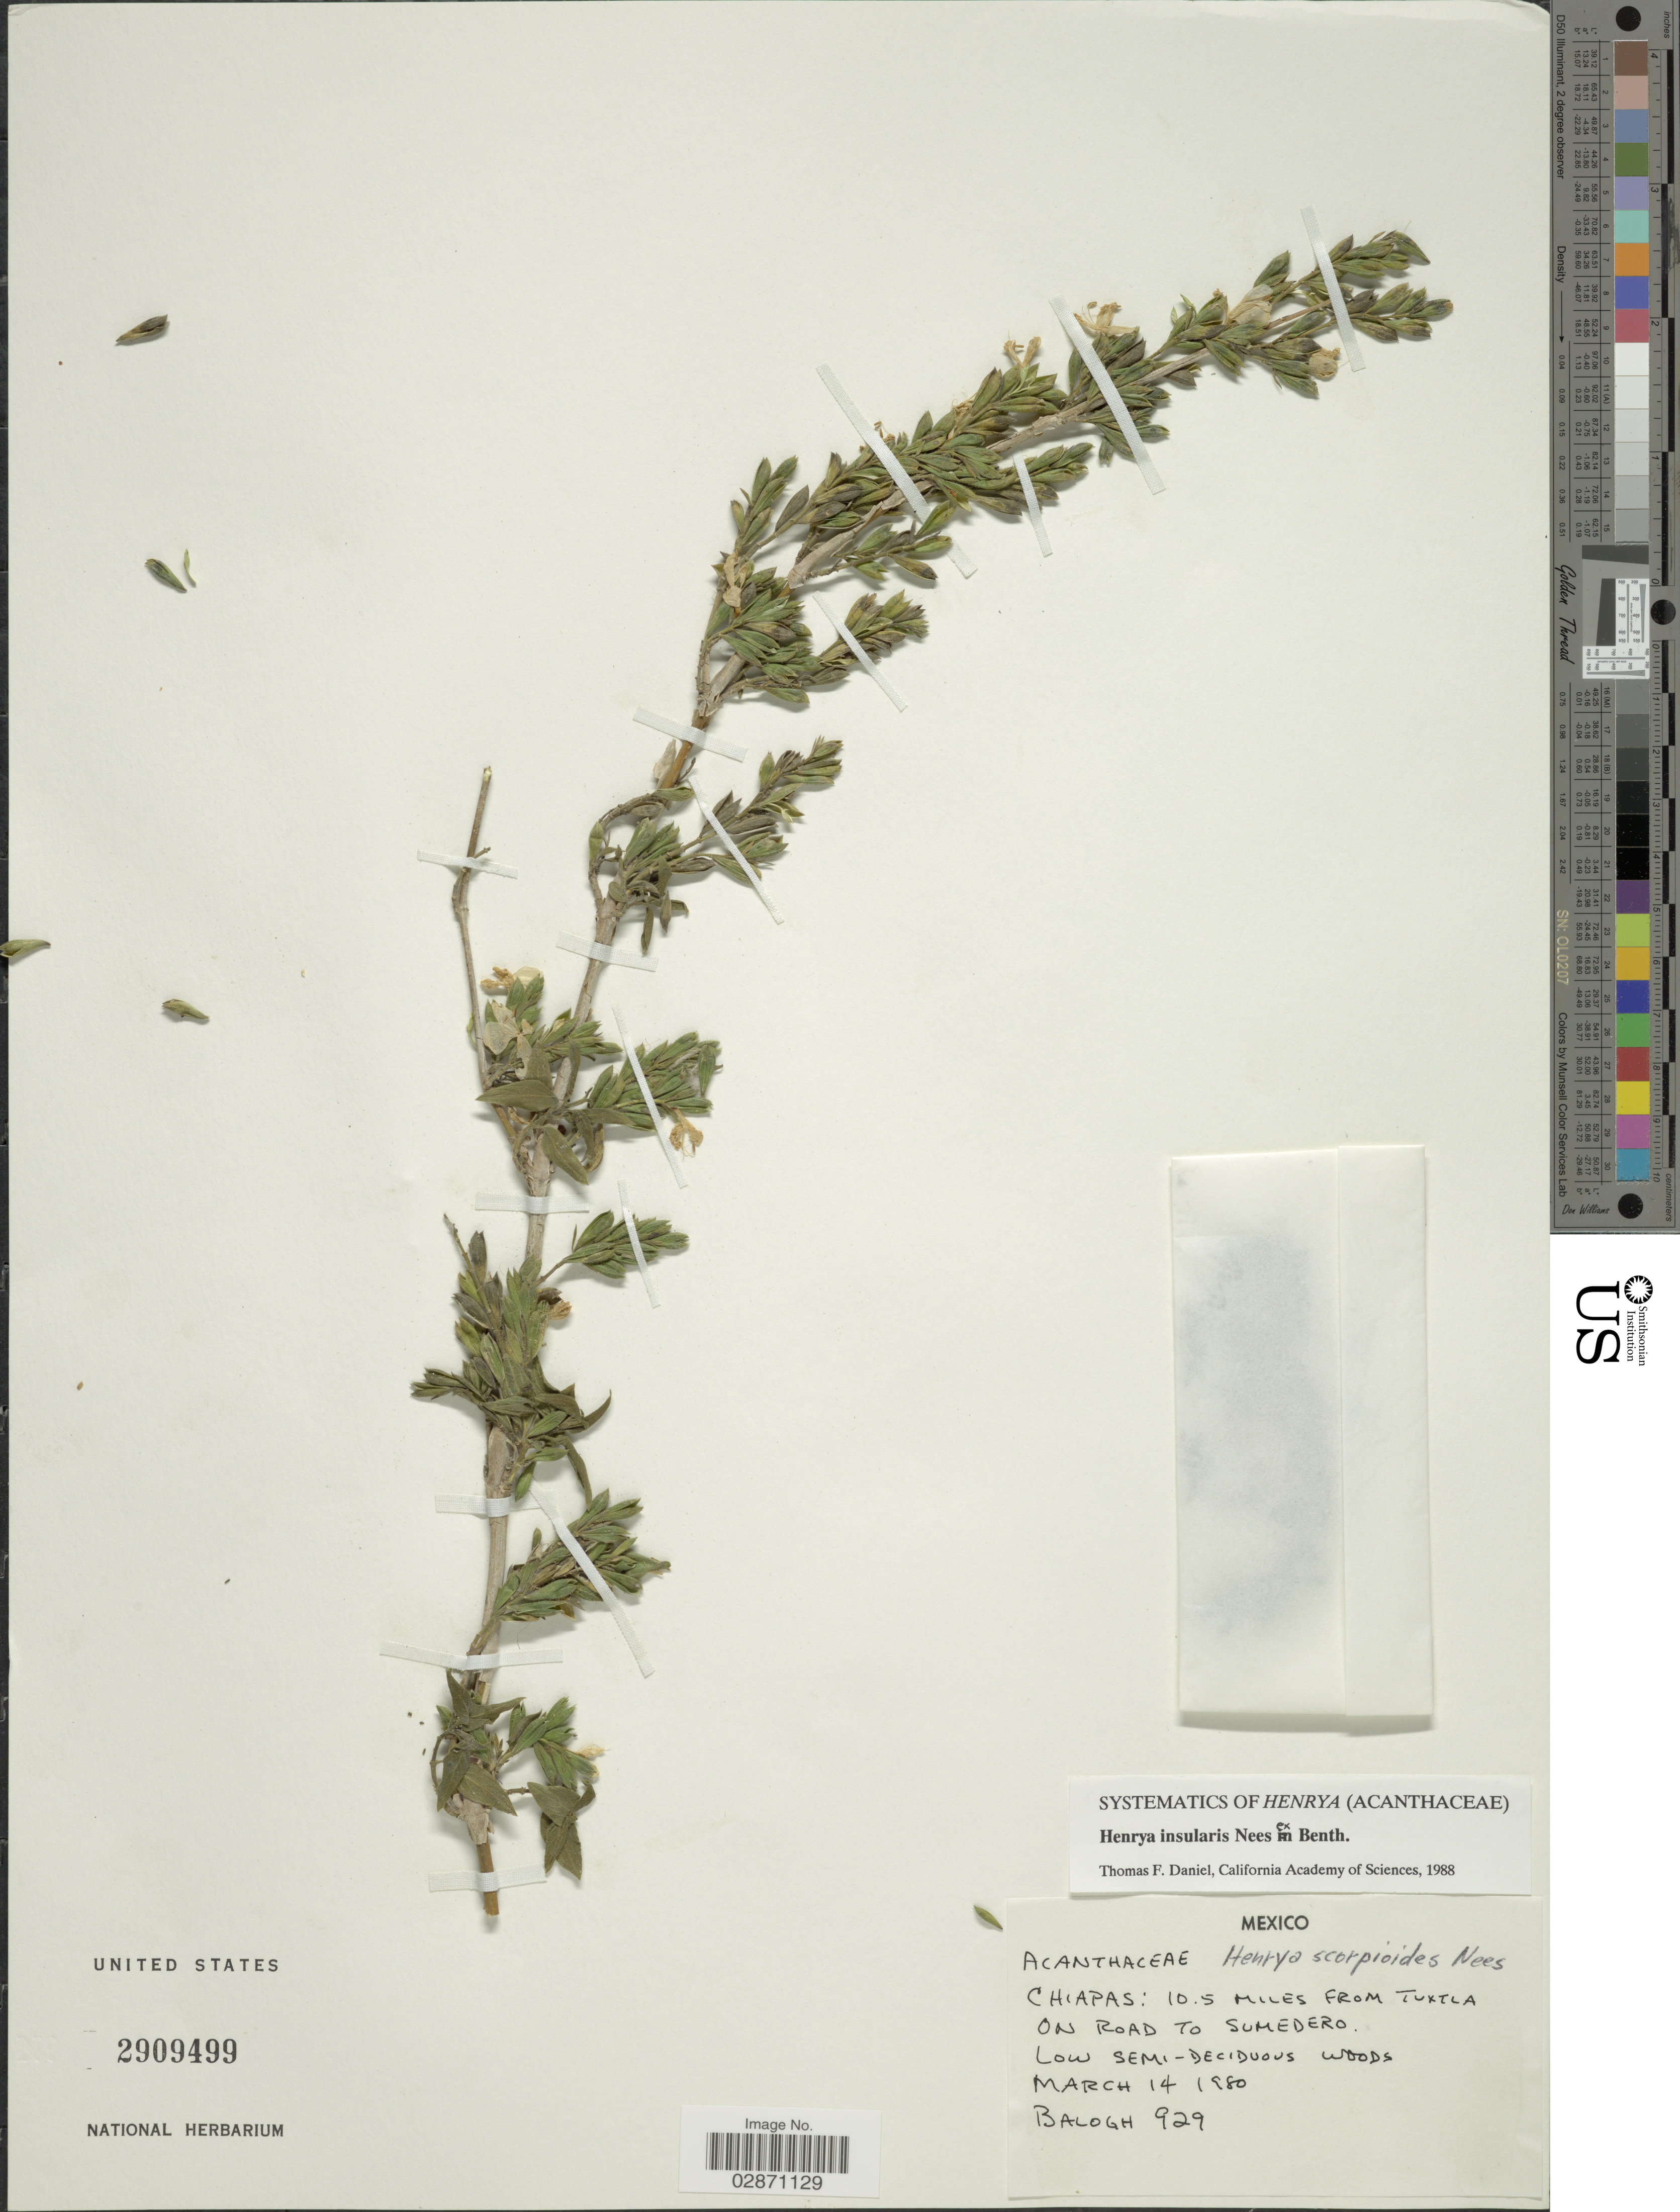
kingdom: Plantae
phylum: Tracheophyta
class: Magnoliopsida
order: Lamiales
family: Acanthaceae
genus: Henrya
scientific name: Henrya insularis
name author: Nees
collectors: -. Balogh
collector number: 929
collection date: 1980-03-14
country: Mexico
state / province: Chiapas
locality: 10.5 miles from Tuxtla on road to Sumedero.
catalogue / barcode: US 2909499